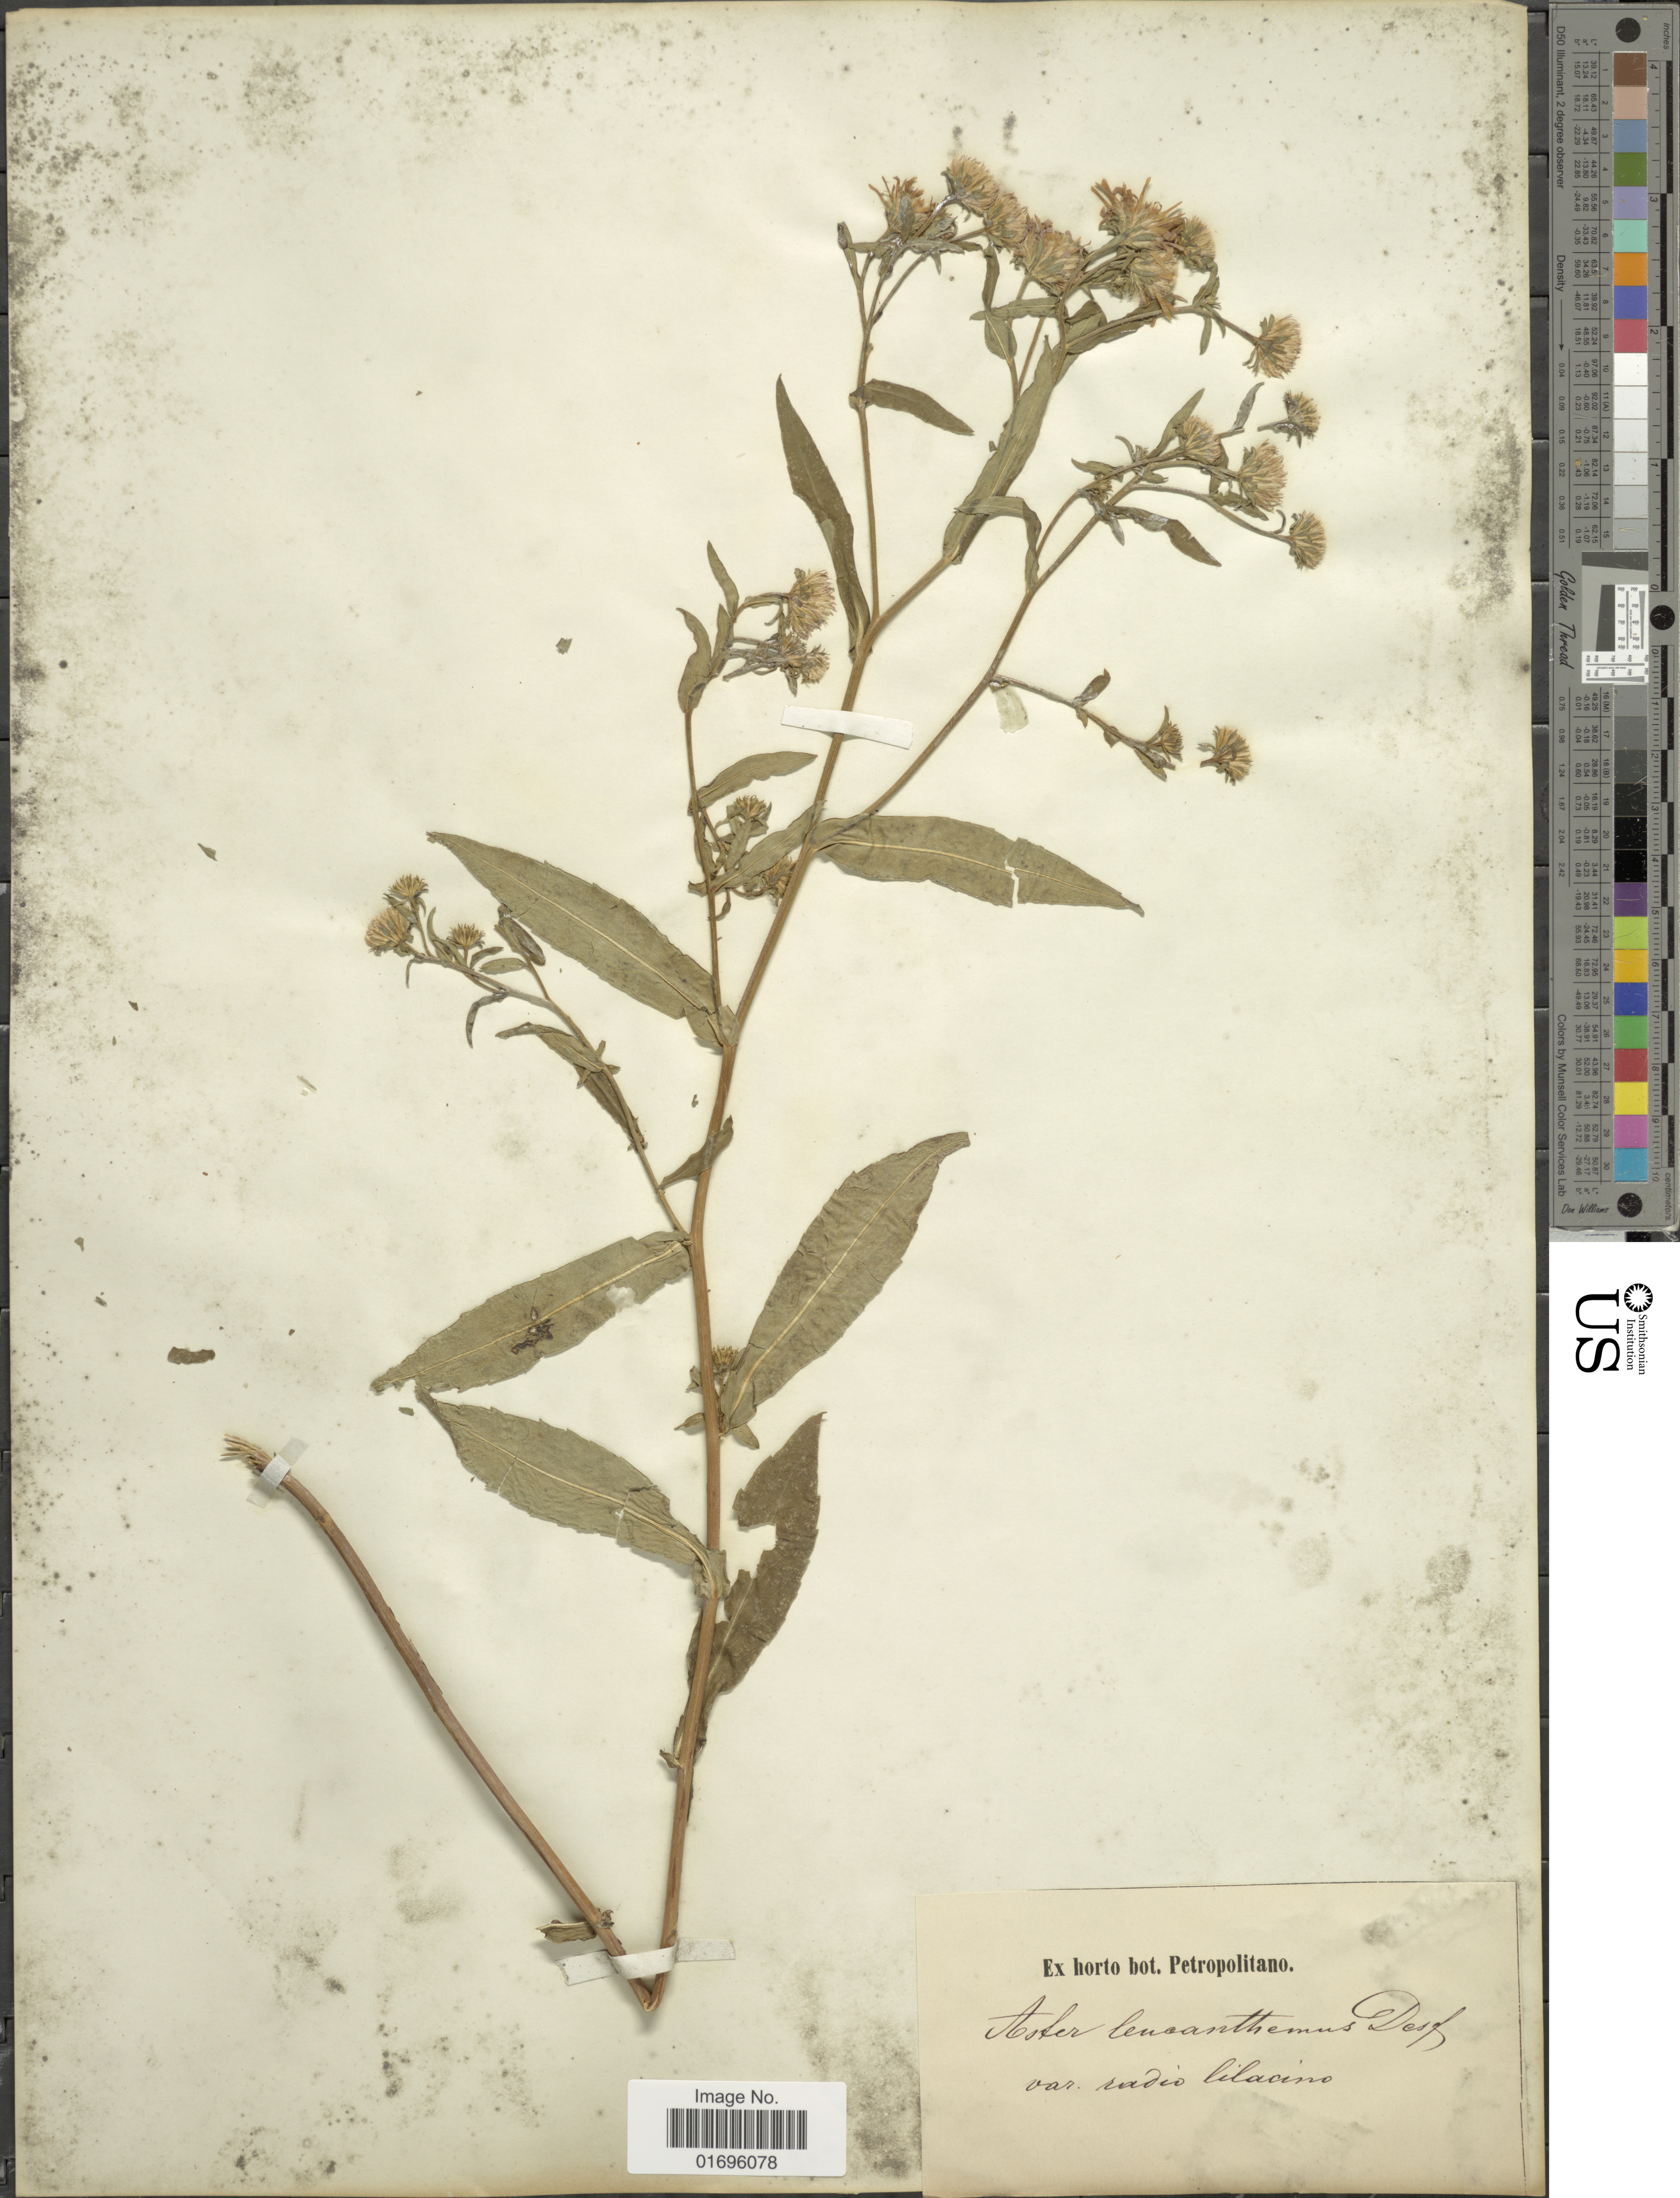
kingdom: Plantae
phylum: Tracheophyta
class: Magnoliopsida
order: Asterales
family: Asteraceae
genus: Aster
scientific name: Aster leucanthemus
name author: Raf.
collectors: ex Horto Bot. Petropolitano